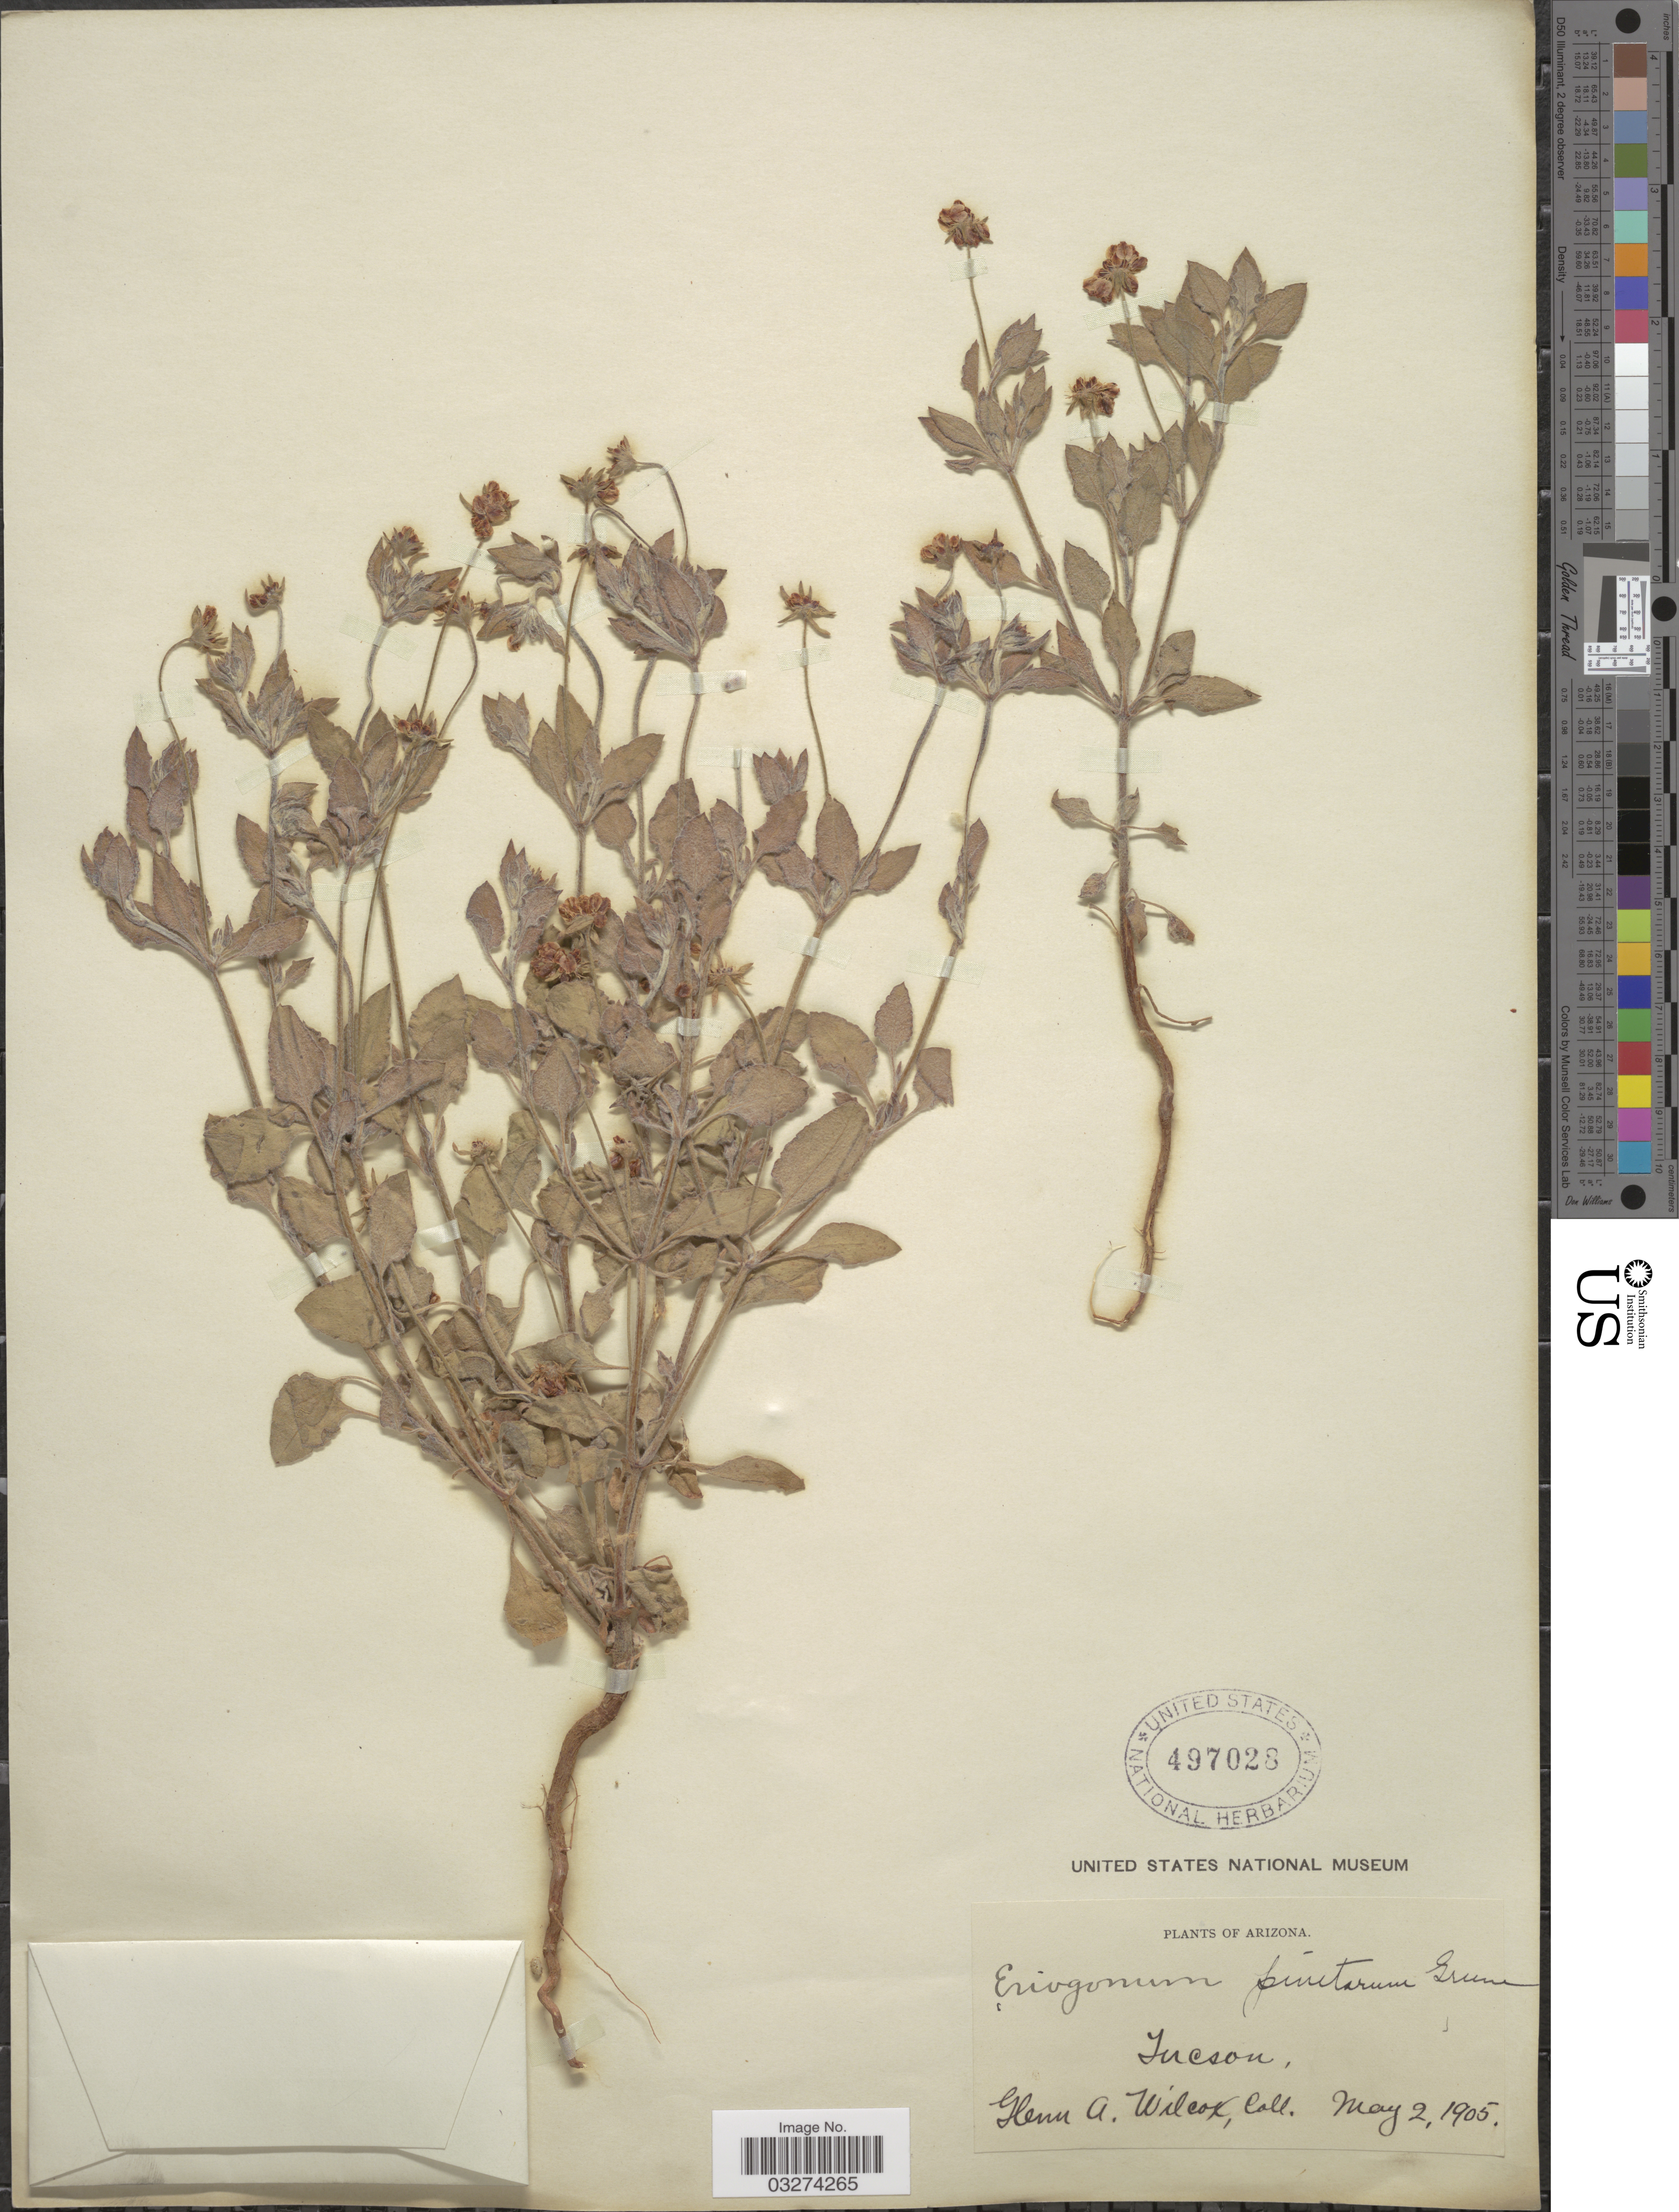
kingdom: Plantae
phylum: Tracheophyta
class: Magnoliopsida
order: Caryophyllales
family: Polygonaceae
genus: Eriogonum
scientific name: Eriogonum abertianum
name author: Torr.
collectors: Mrs. G. Wilcox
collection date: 1905-05-02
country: United States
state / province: Arizona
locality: Tucson.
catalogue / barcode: US 497028